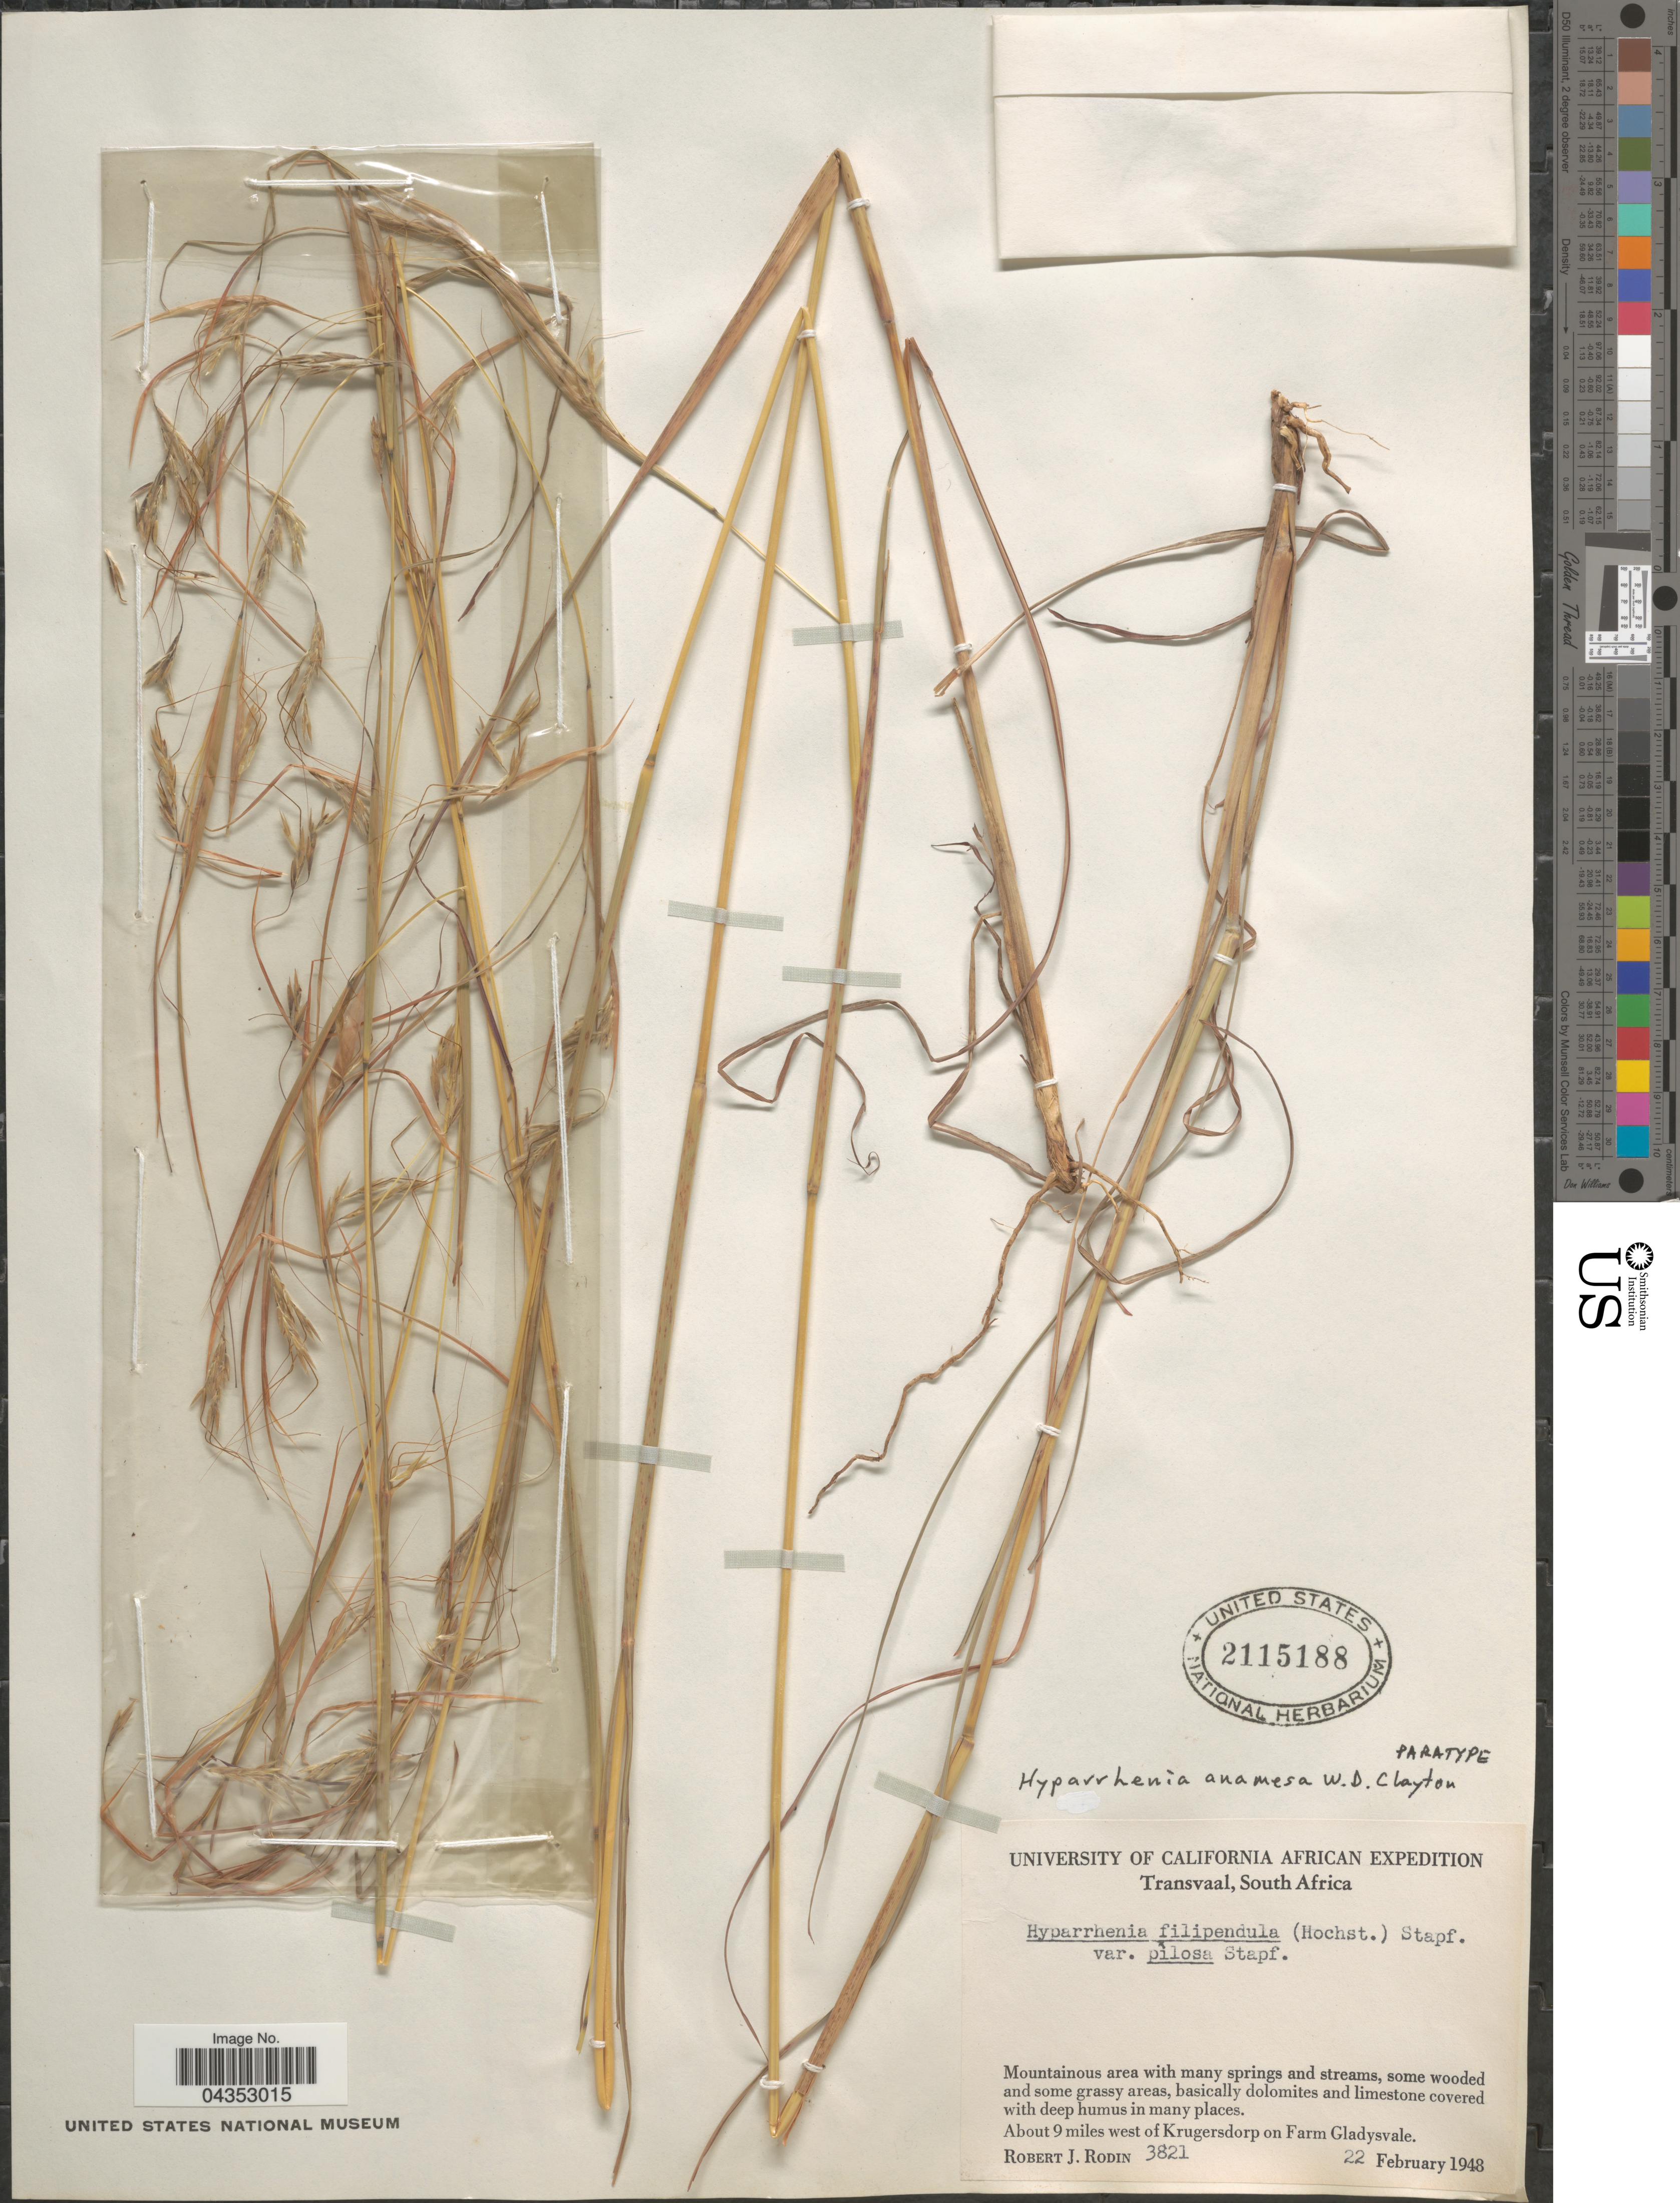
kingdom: Plantae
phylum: Tracheophyta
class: Liliopsida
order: Poales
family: Poaceae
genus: Hyparrhenia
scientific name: Hyparrhenia anamesa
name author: Clayton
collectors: R. J. Rodin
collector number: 3821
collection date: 1948-02-22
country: South Africa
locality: University of California, African Expedition. Transvaal. Mountainous area with many springs and streams, some wooded and some grassy areas. About 9 miles west of Krugersdorp on Farm Gladysvale.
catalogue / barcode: US 2115188